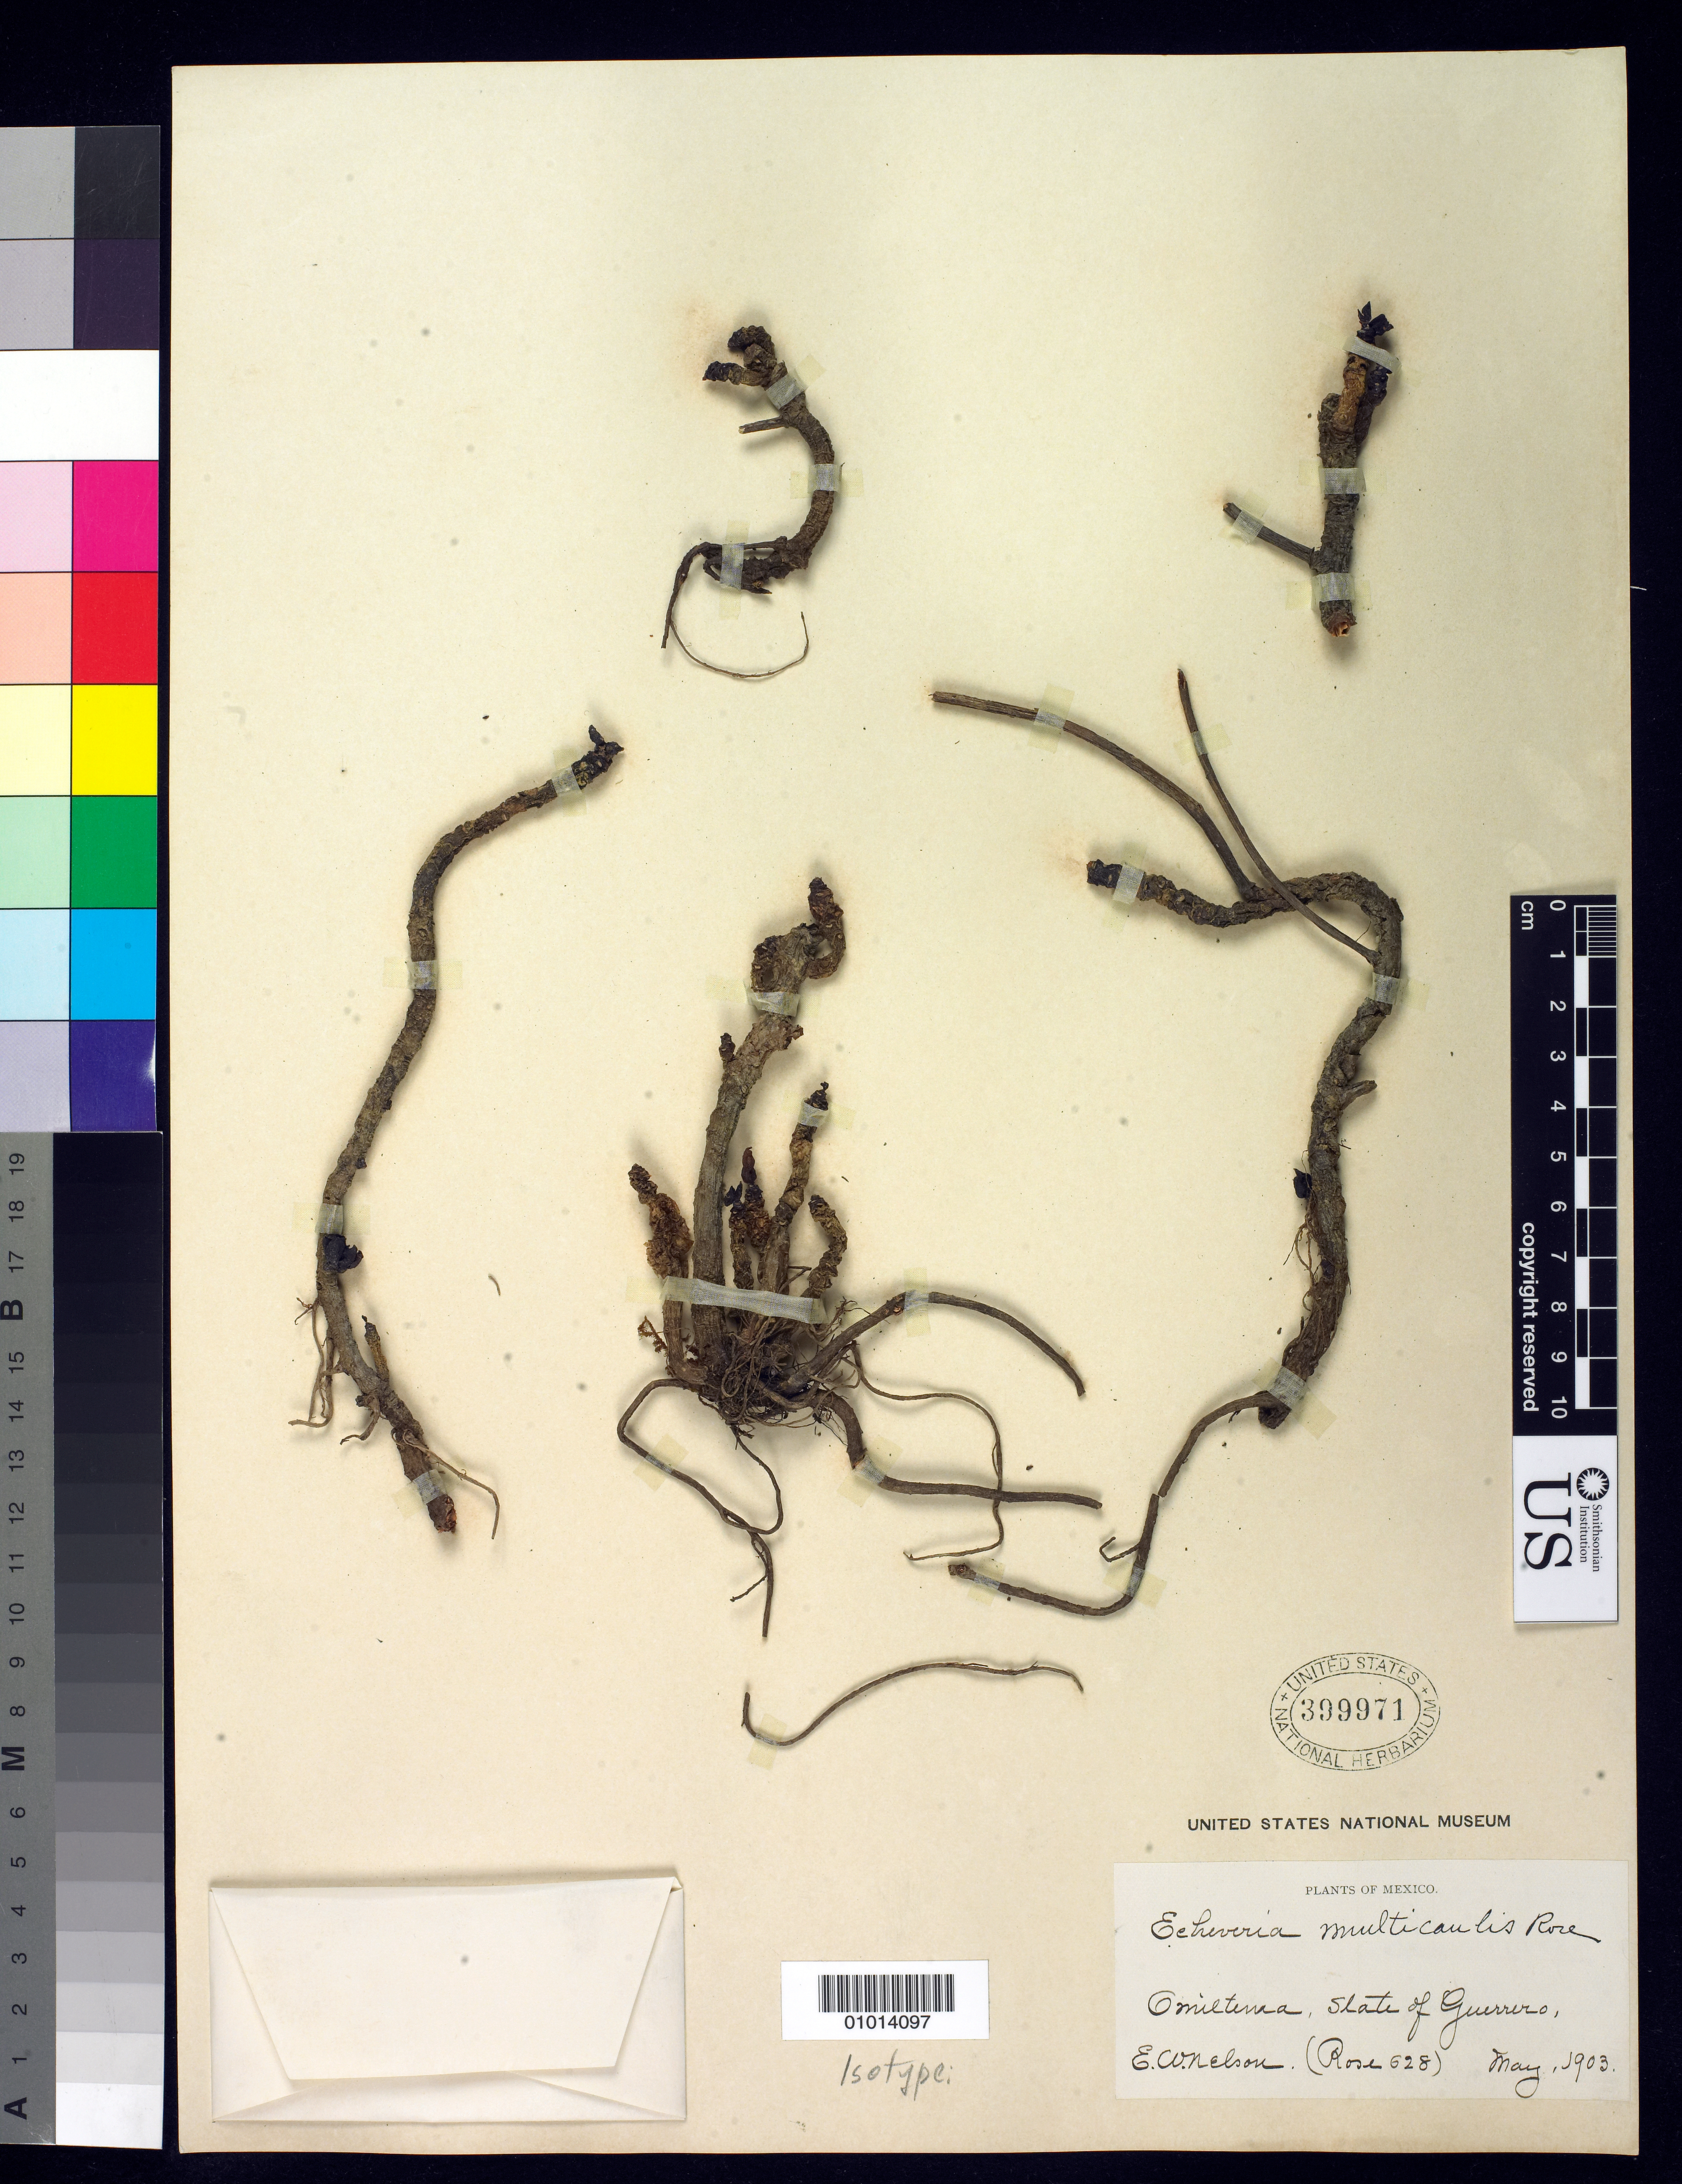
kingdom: Plantae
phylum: Tracheophyta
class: Magnoliopsida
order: Saxifragales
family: Crassulaceae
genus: Echeveria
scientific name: Echeveria multicaulis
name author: Rose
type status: Type Collection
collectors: E. W. Nelson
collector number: Rose 628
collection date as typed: May 1903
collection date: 1903-05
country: Mexico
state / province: Guerrero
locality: Omiltema.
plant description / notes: Specimen apparently made from cultivated plant. Protologue, "Collected by E.W. Nelson and E.A. Goldman near Omilteme, State of Guerrero, May, 1903 (Rose's no. 628) and flowered in Washington, December, 1903."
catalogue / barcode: US 399971